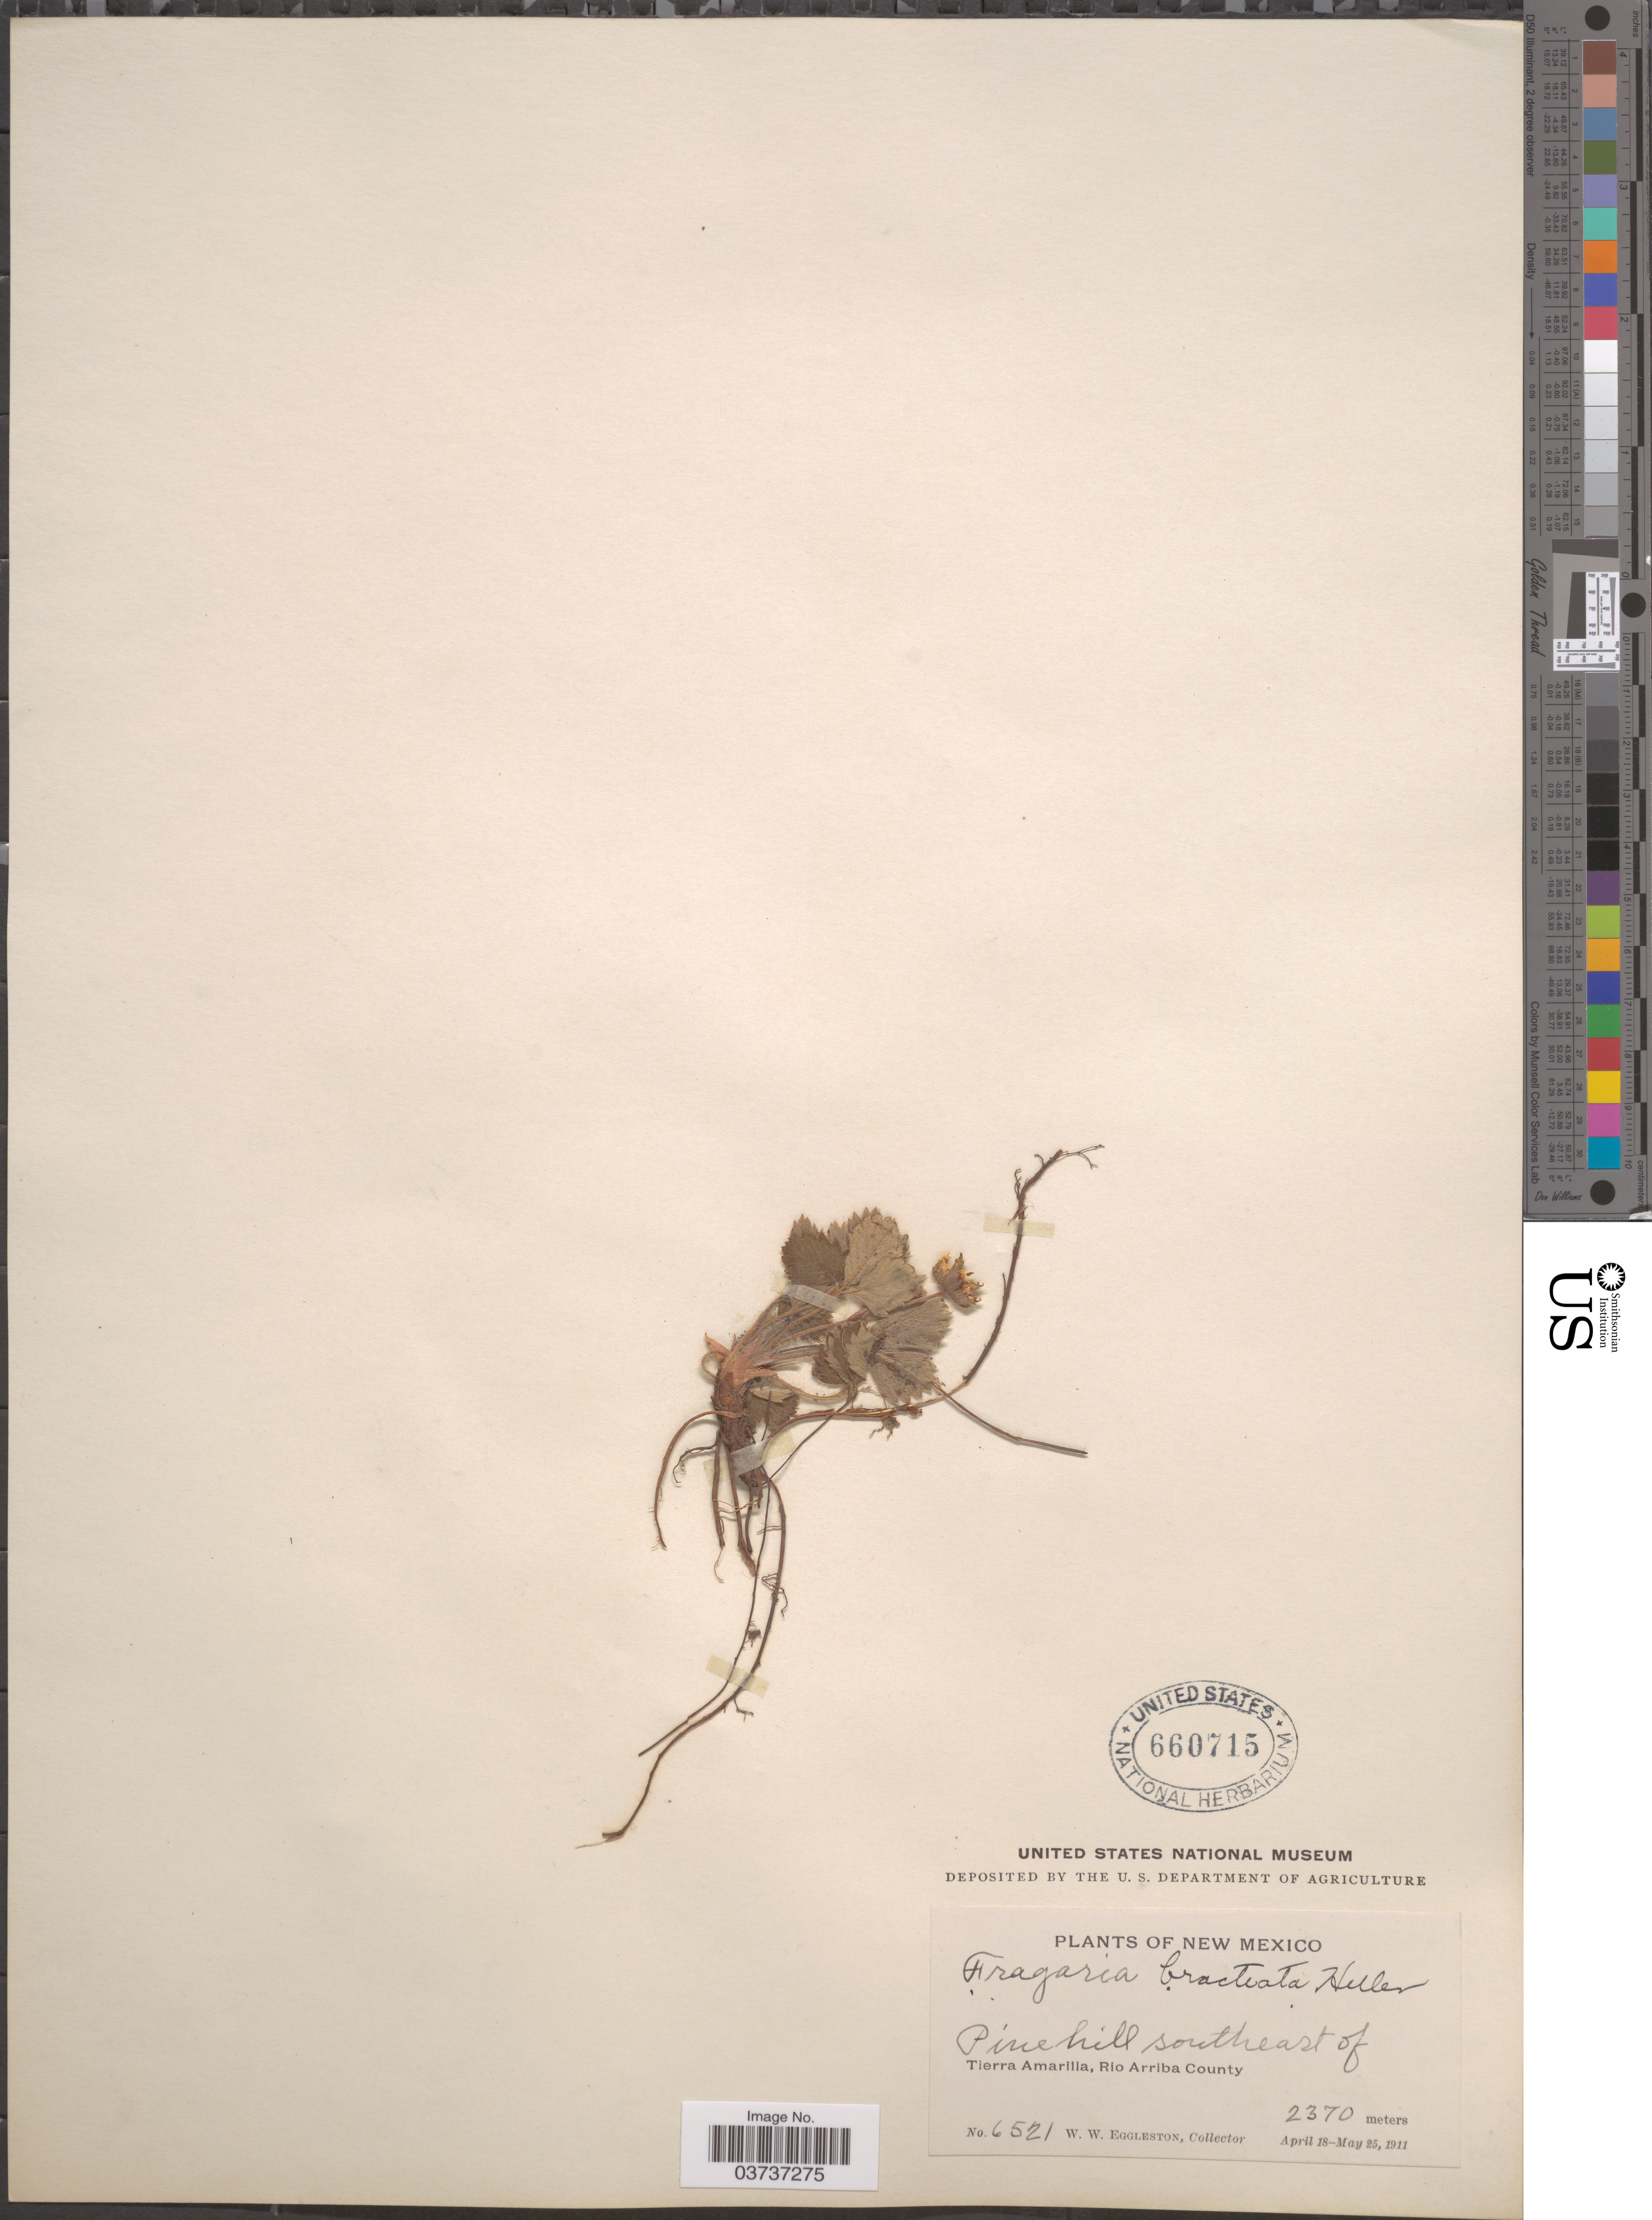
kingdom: Plantae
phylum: Tracheophyta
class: Magnoliopsida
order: Rosales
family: Rosaceae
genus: Fragaria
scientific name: Fragaria vesca var. bracteata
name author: (A. Heller) R.J. Davis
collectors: W. W. Eggleston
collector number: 6521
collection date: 1911-04-18/1911-05-25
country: United States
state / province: New Mexico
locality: Pine hill southeast of Tierra Amarilla, Rio Arriba County.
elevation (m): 2370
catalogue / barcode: US 660715